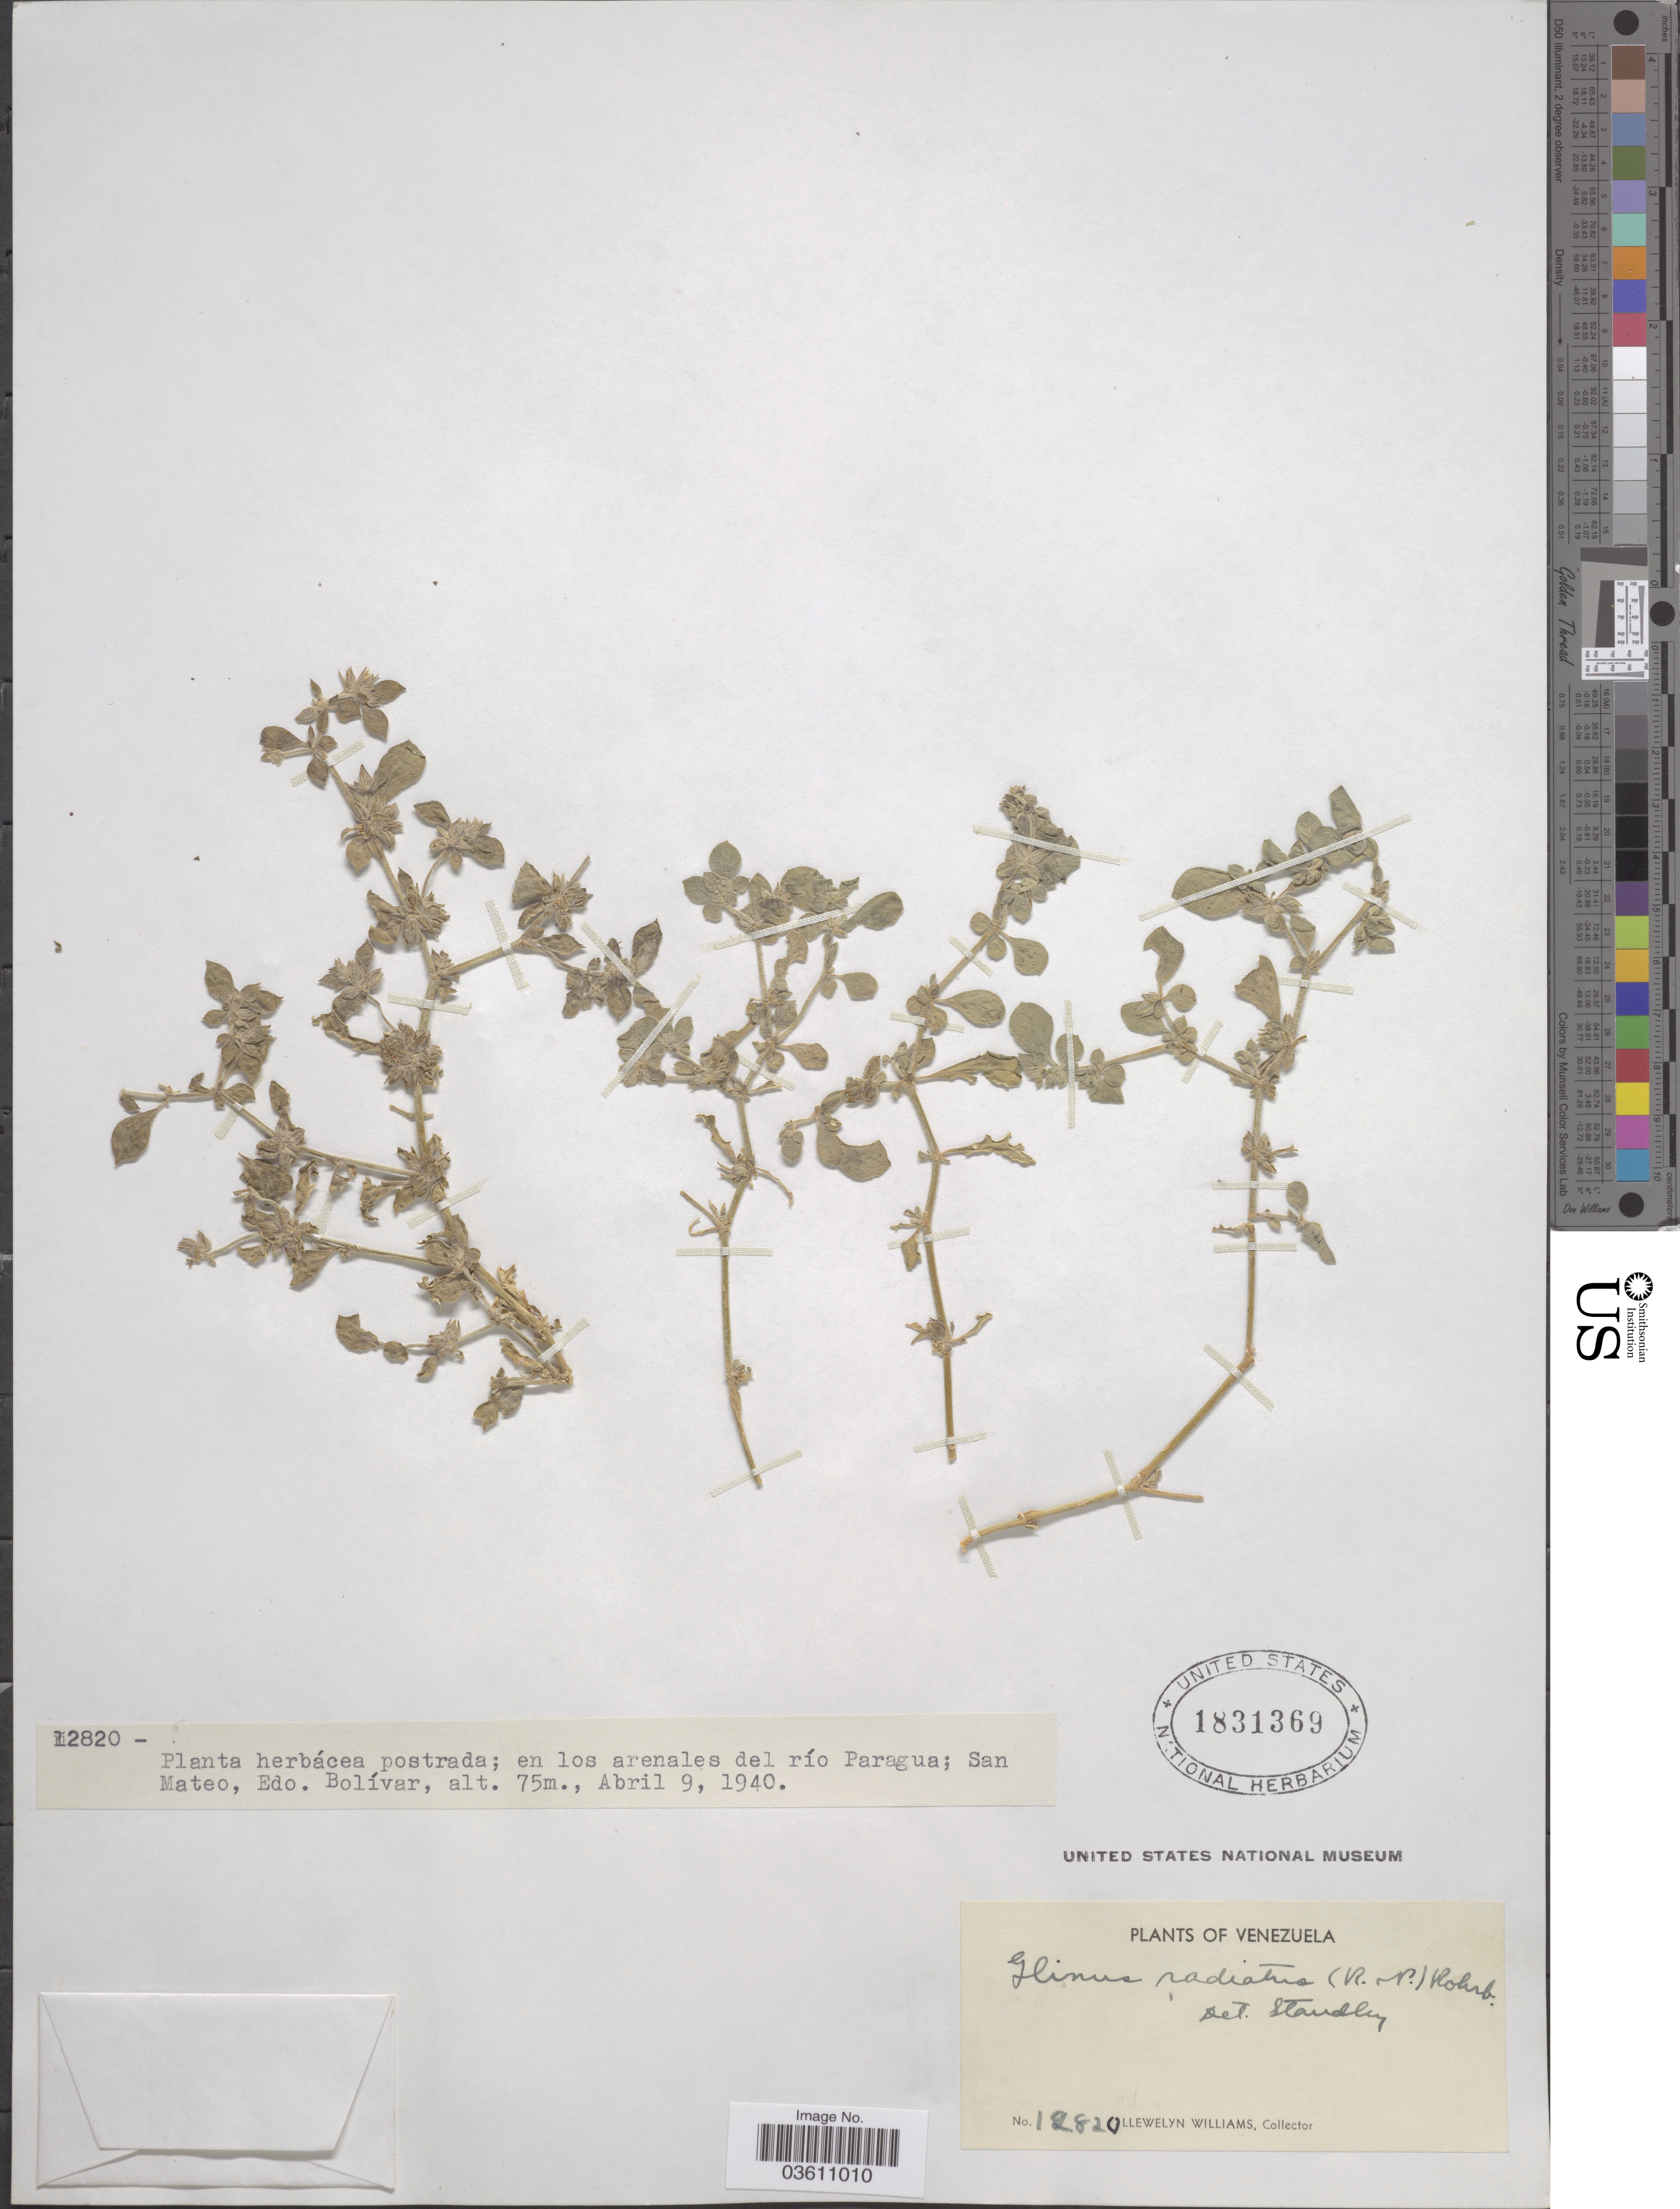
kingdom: Plantae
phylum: Tracheophyta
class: Magnoliopsida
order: Caryophyllales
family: Molluginaceae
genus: Glinus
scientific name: Glinus radiatus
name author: (Ruiz & Pav.) Rohrb.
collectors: Ll. Williams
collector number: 12820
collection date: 1940-04-09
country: Venezuela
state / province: Bolivar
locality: En los arenales del río Paragua; San Mateo.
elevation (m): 75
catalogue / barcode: US 1831369